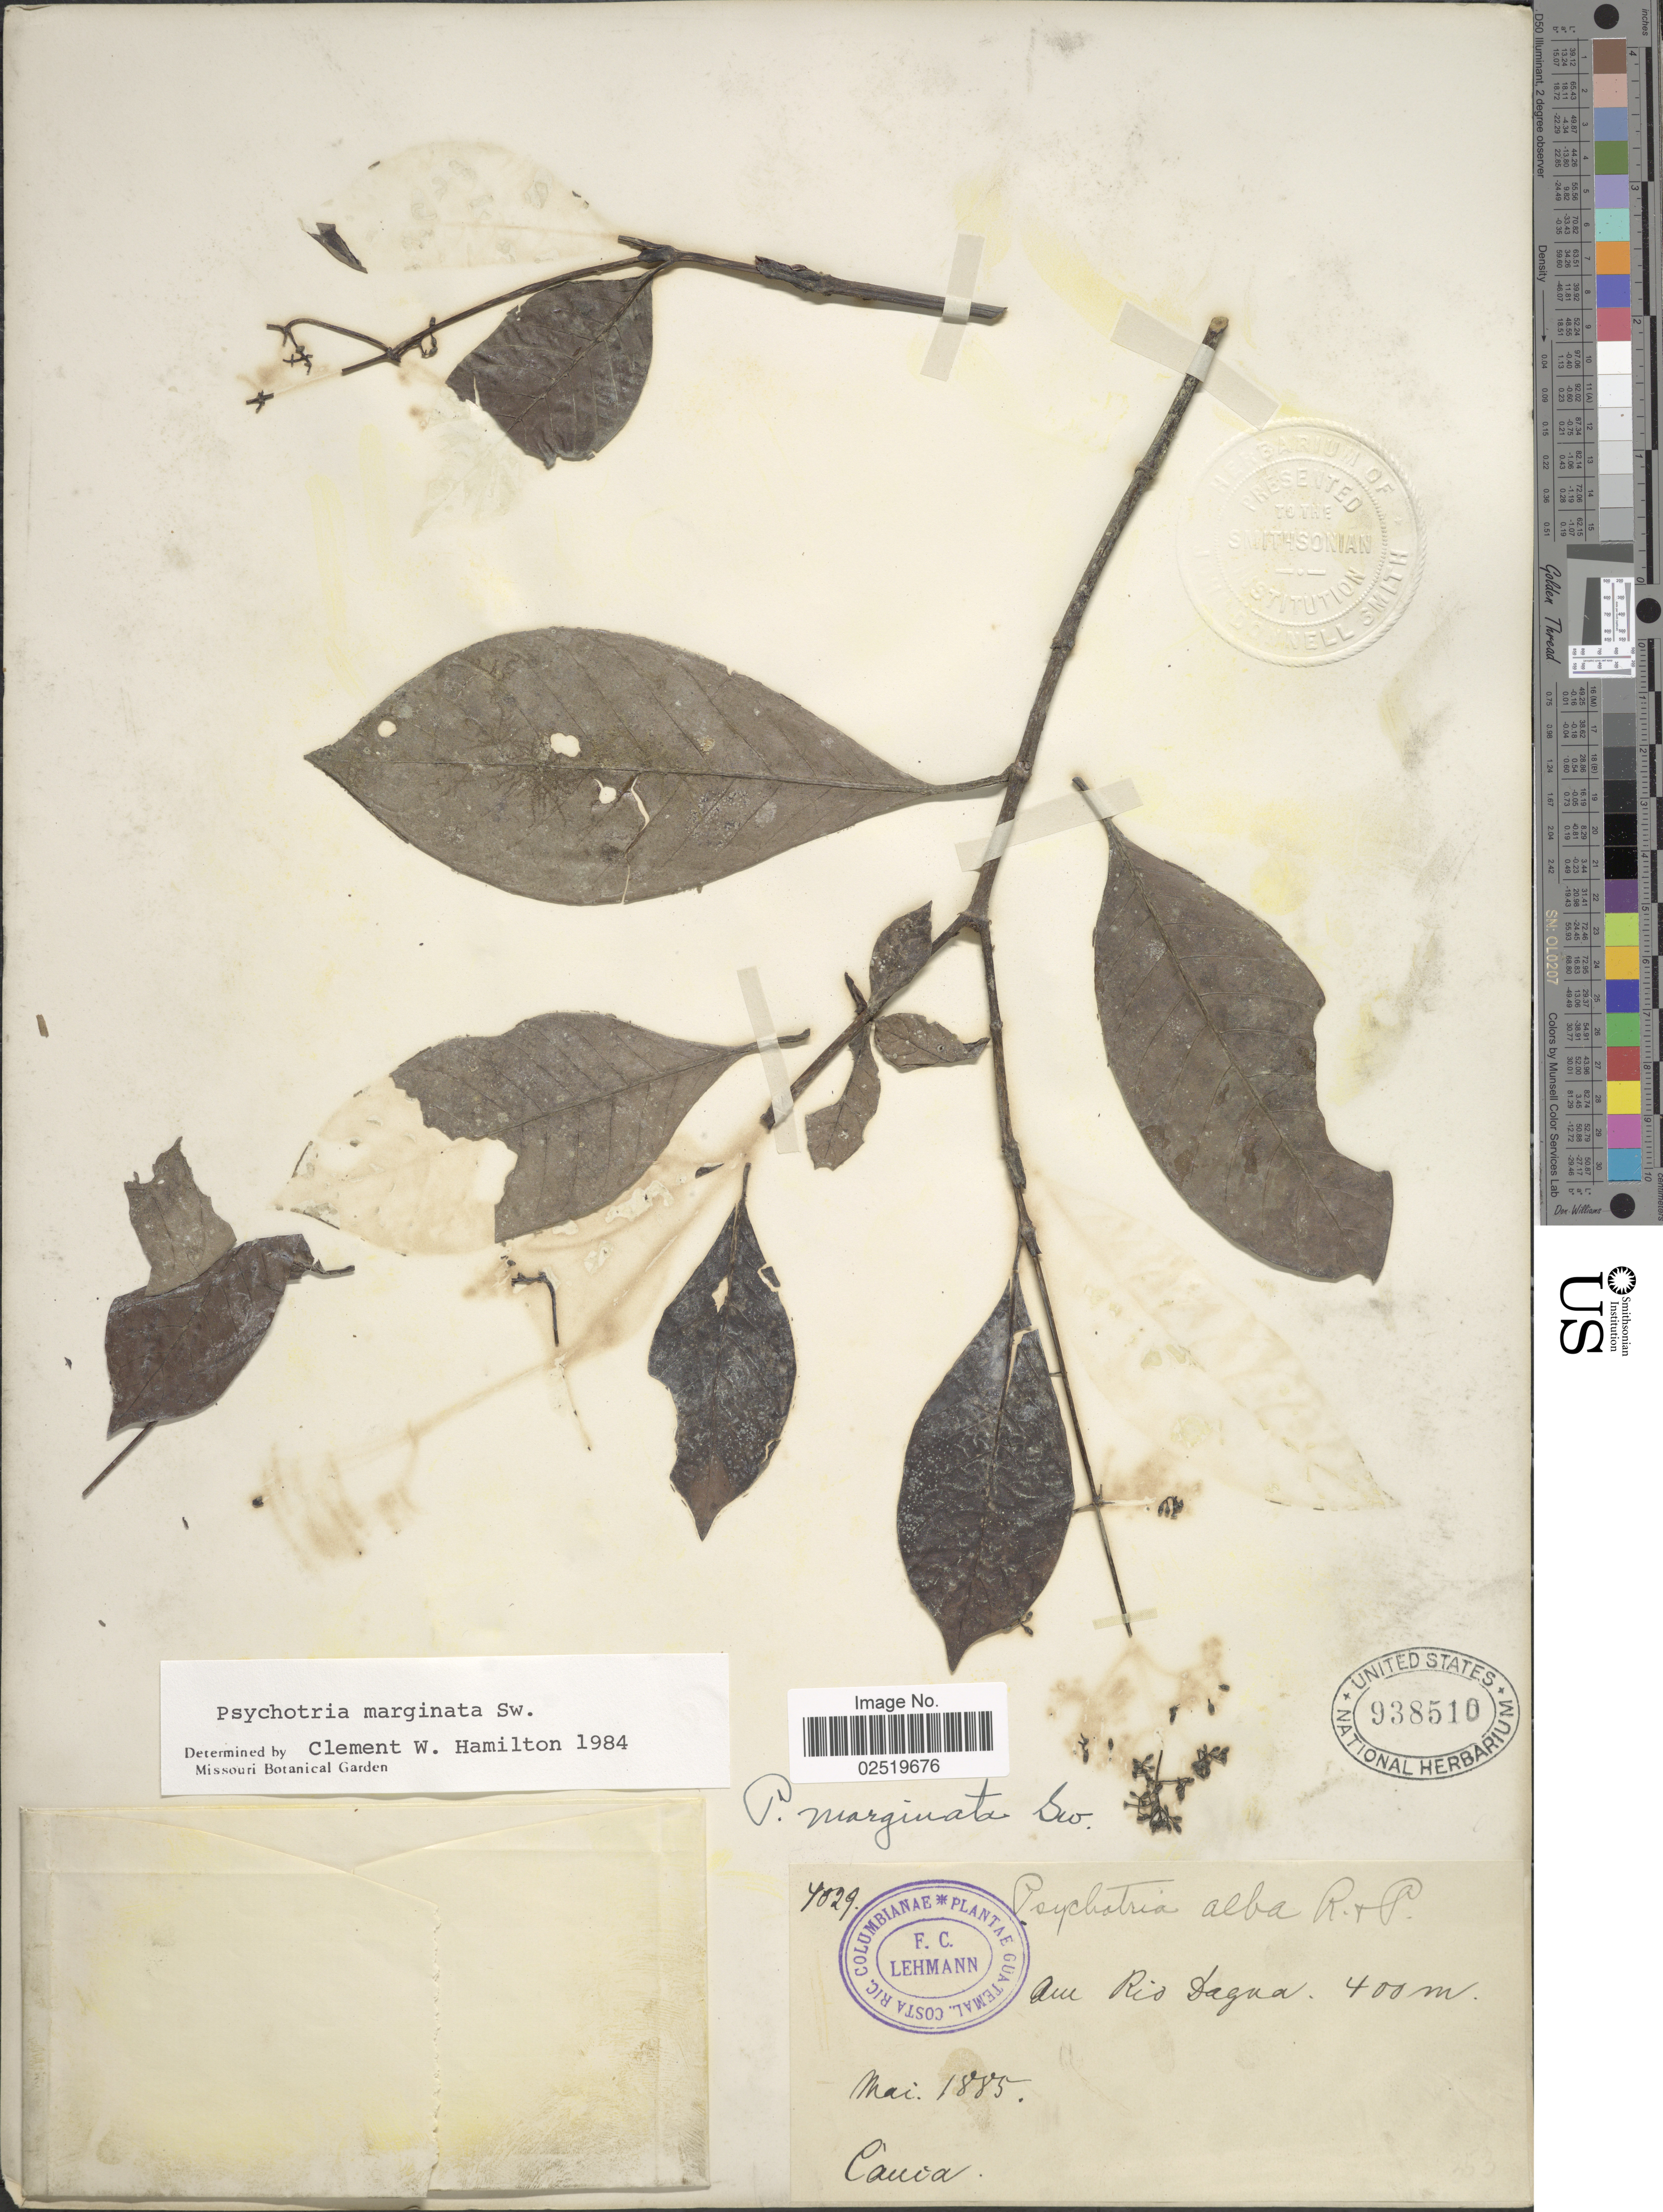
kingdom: Plantae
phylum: Tracheophyta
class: Magnoliopsida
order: Gentianales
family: Rubiaceae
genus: Psychotria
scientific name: Psychotria marginata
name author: Sw.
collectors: F. C. Lehmann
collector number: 4029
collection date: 1885-05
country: Colombia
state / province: Cauca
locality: Am Rio Dagua, Cauca.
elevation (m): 400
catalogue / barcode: US 938510